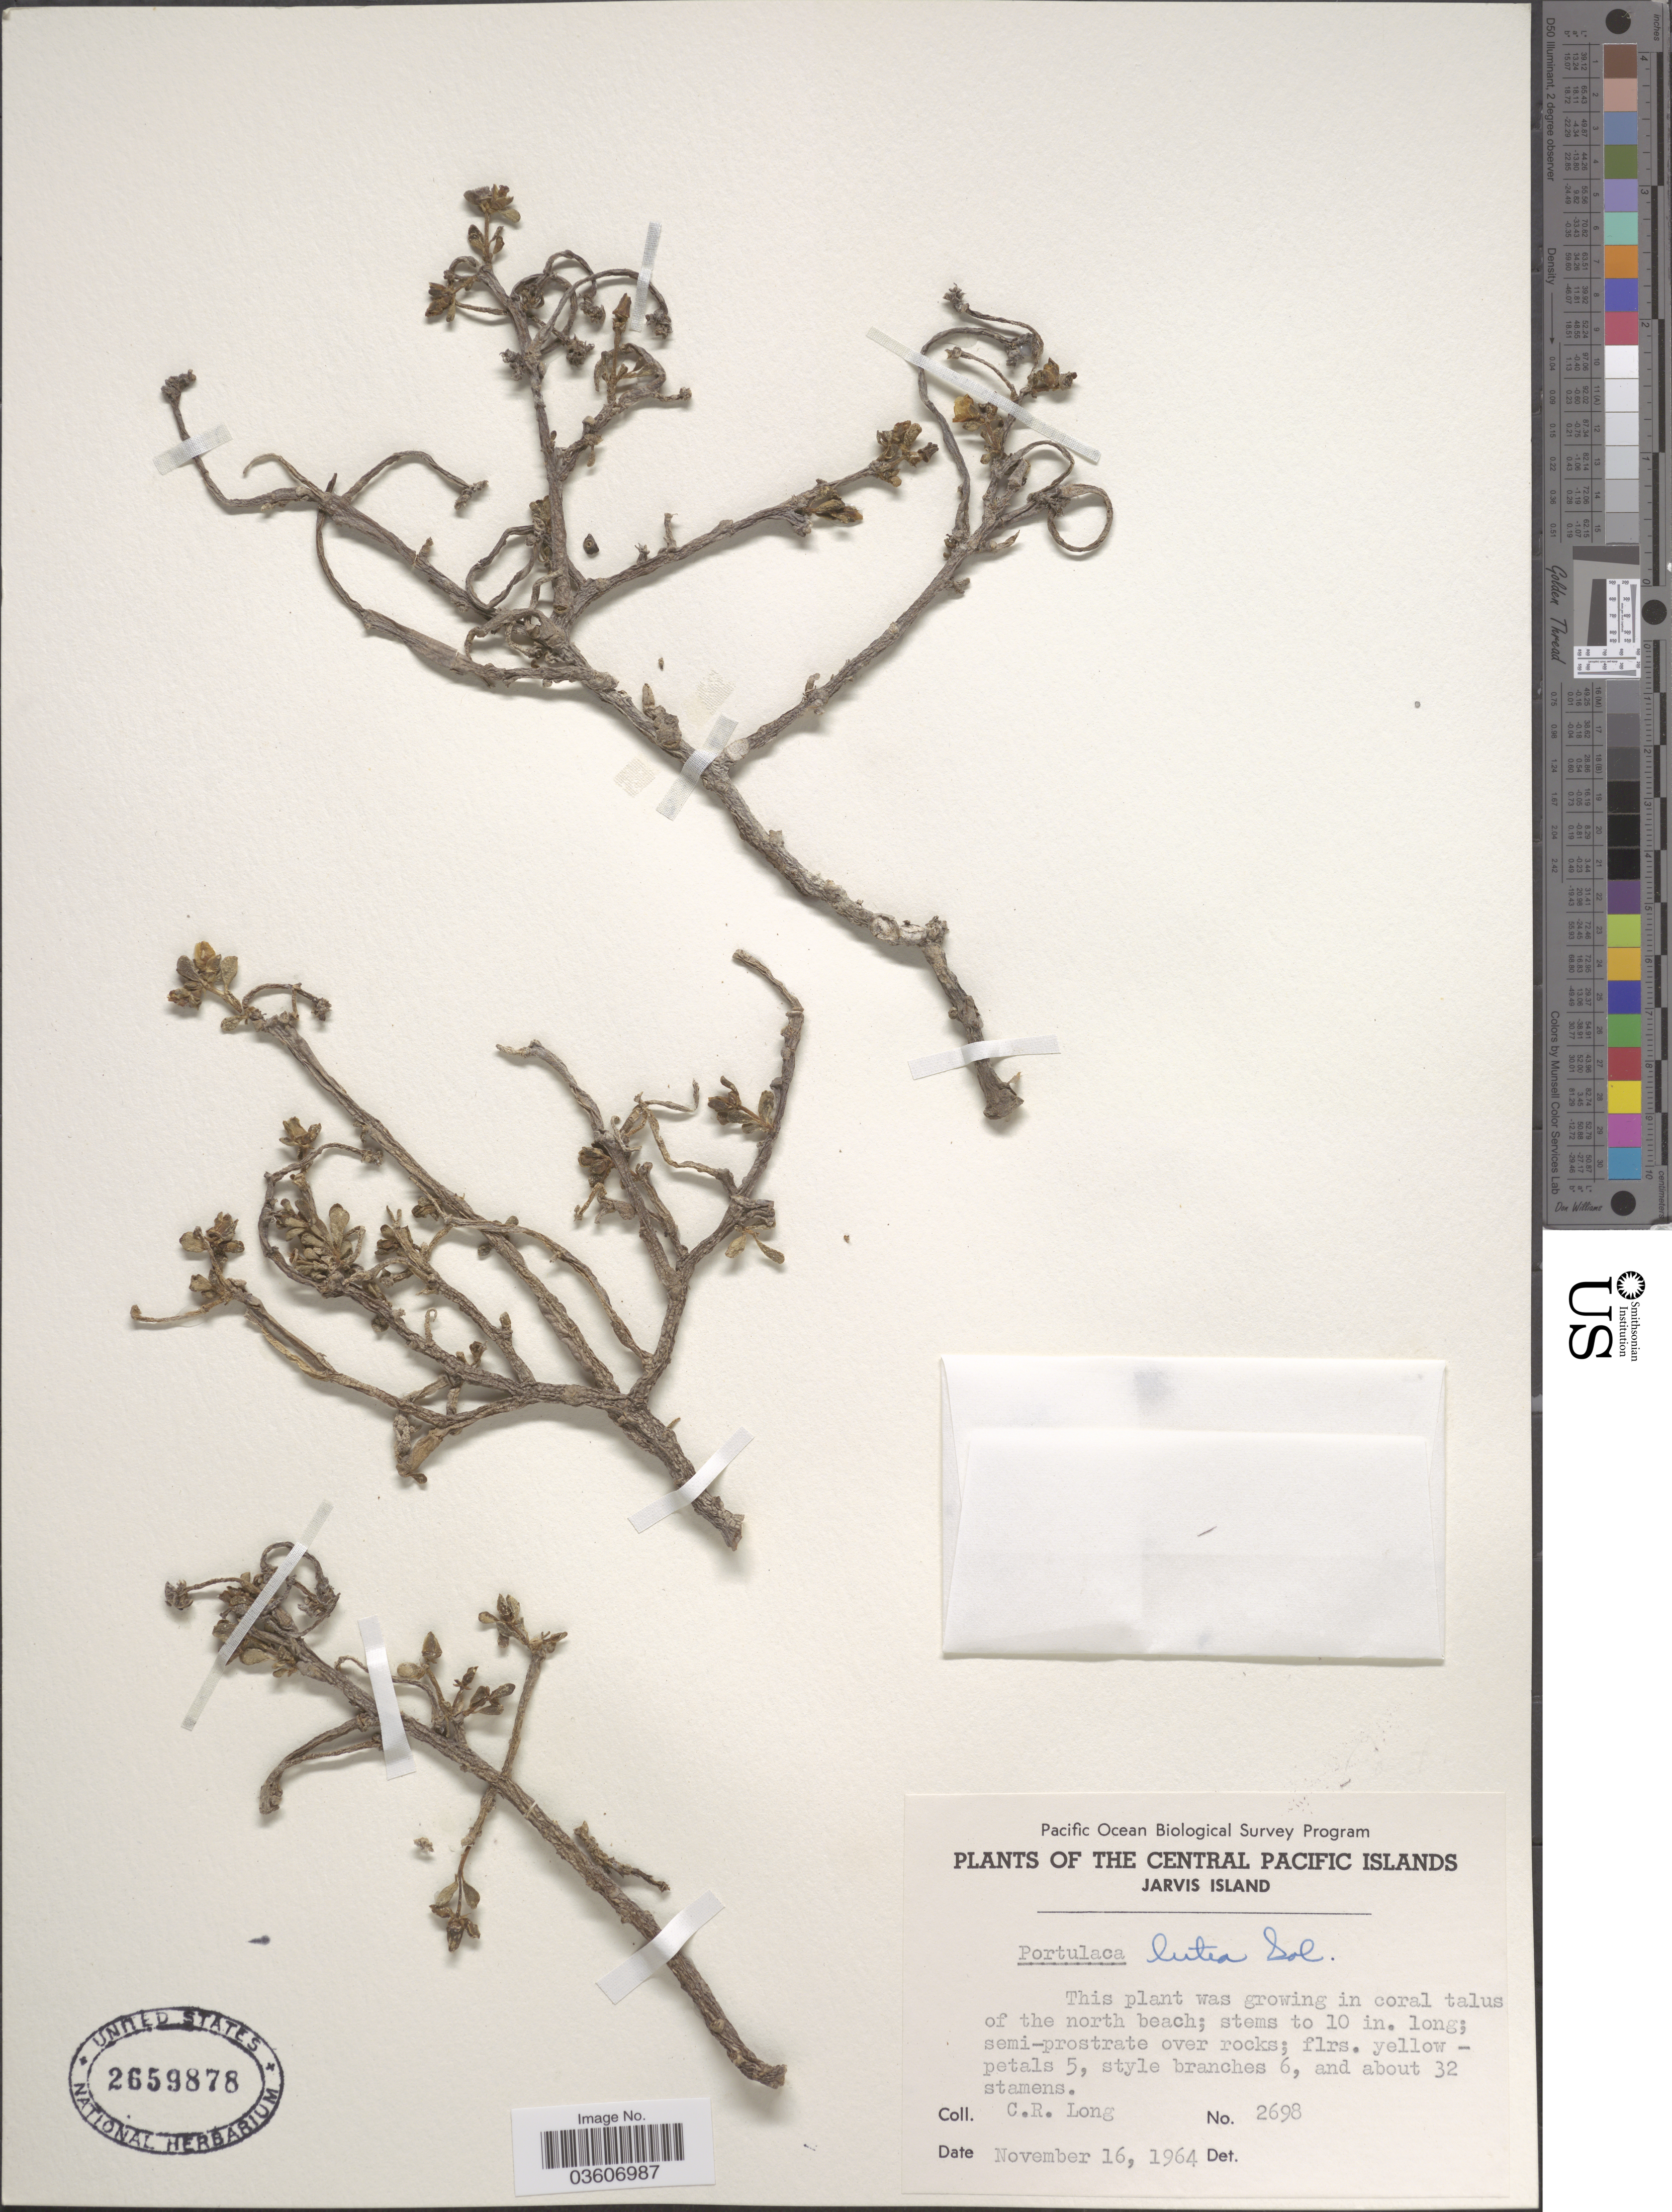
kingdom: Plantae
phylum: Tracheophyta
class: Magnoliopsida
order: Caryophyllales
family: Portulacaceae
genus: Portulaca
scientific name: Portulaca lutea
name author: Sol. ex G. Forst.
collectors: C. R. Long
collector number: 2698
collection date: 1964-11-16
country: U.S. Administered Pacific Islands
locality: The Central Pacific Islands. Jarvis Island. Growing in coral talus of the north beach.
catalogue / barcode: US 2659878